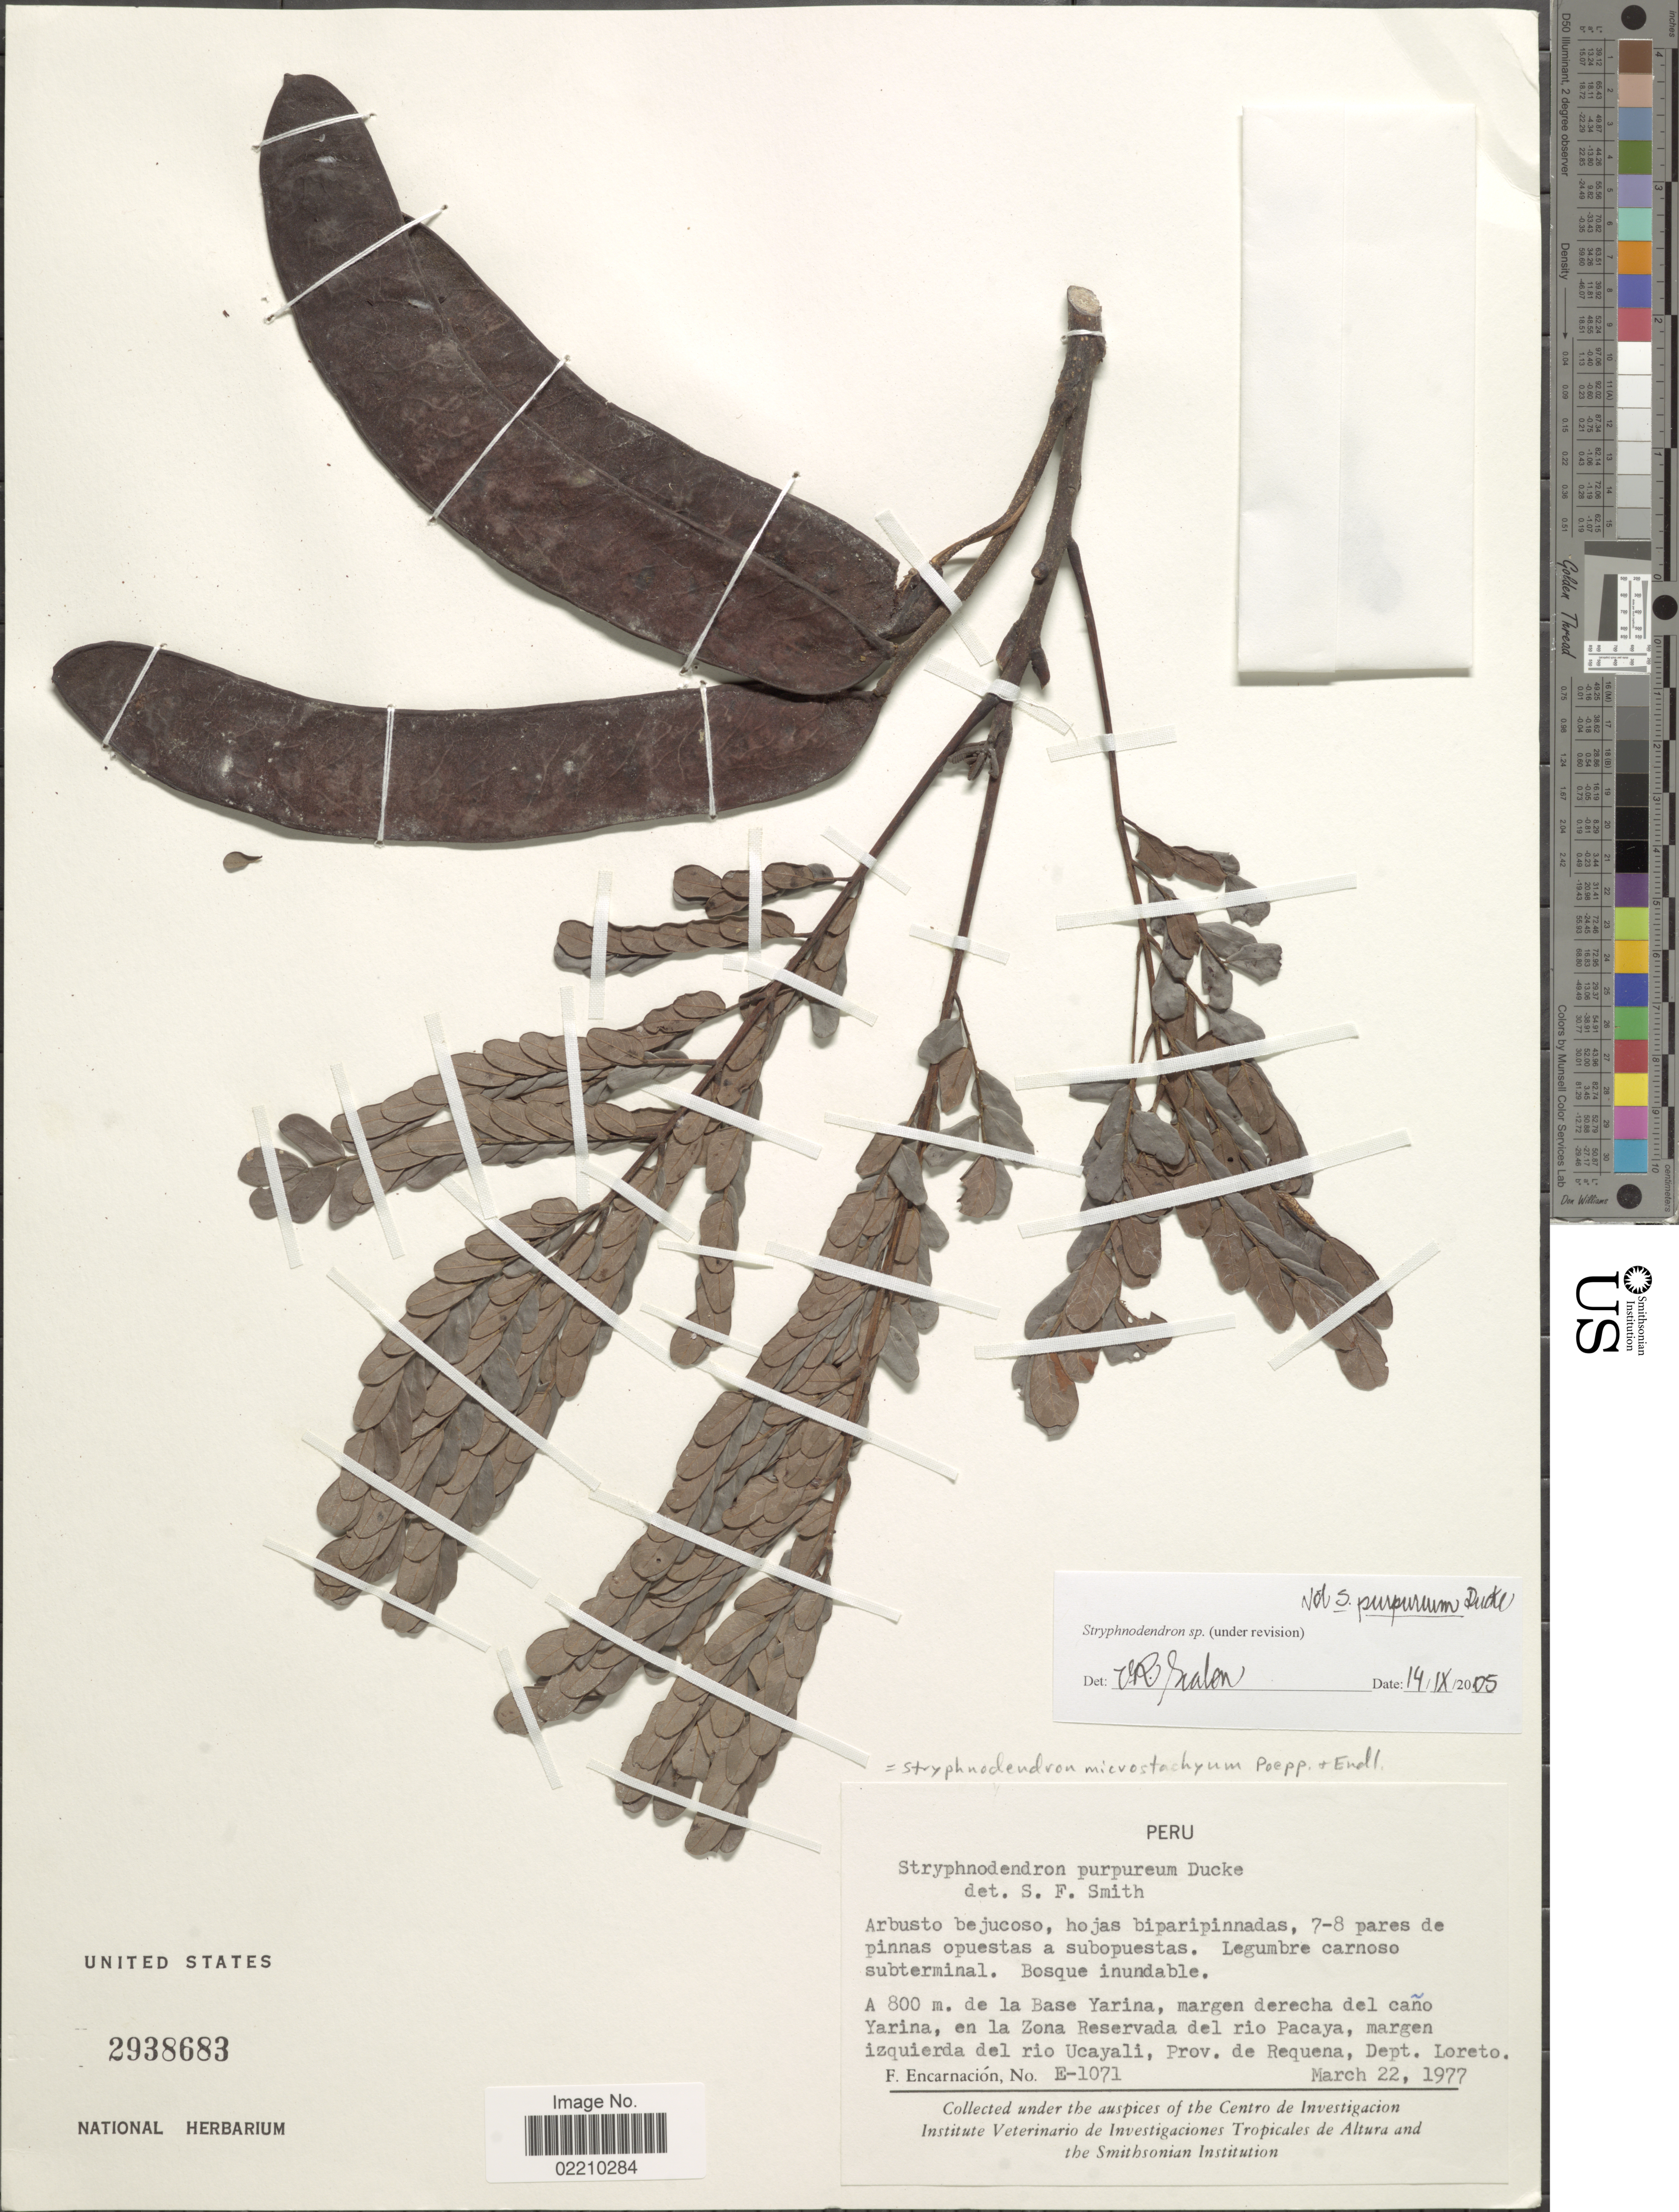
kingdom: Plantae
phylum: Tracheophyta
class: Magnoliopsida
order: Fabales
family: Fabaceae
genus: Stryphnodendron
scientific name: Stryphnodendron microstachyum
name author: Poepp.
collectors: F. Encarnación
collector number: E-1071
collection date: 1977-03-22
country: Peru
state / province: Loreto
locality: De la Base Yarina, margen derecha del caño Yarina, en la Zona Reservada del rio Pacaya, margen izquierda del rio Ucayali, Prov. de Requena, Dept Loreto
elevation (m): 800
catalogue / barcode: US 2938683